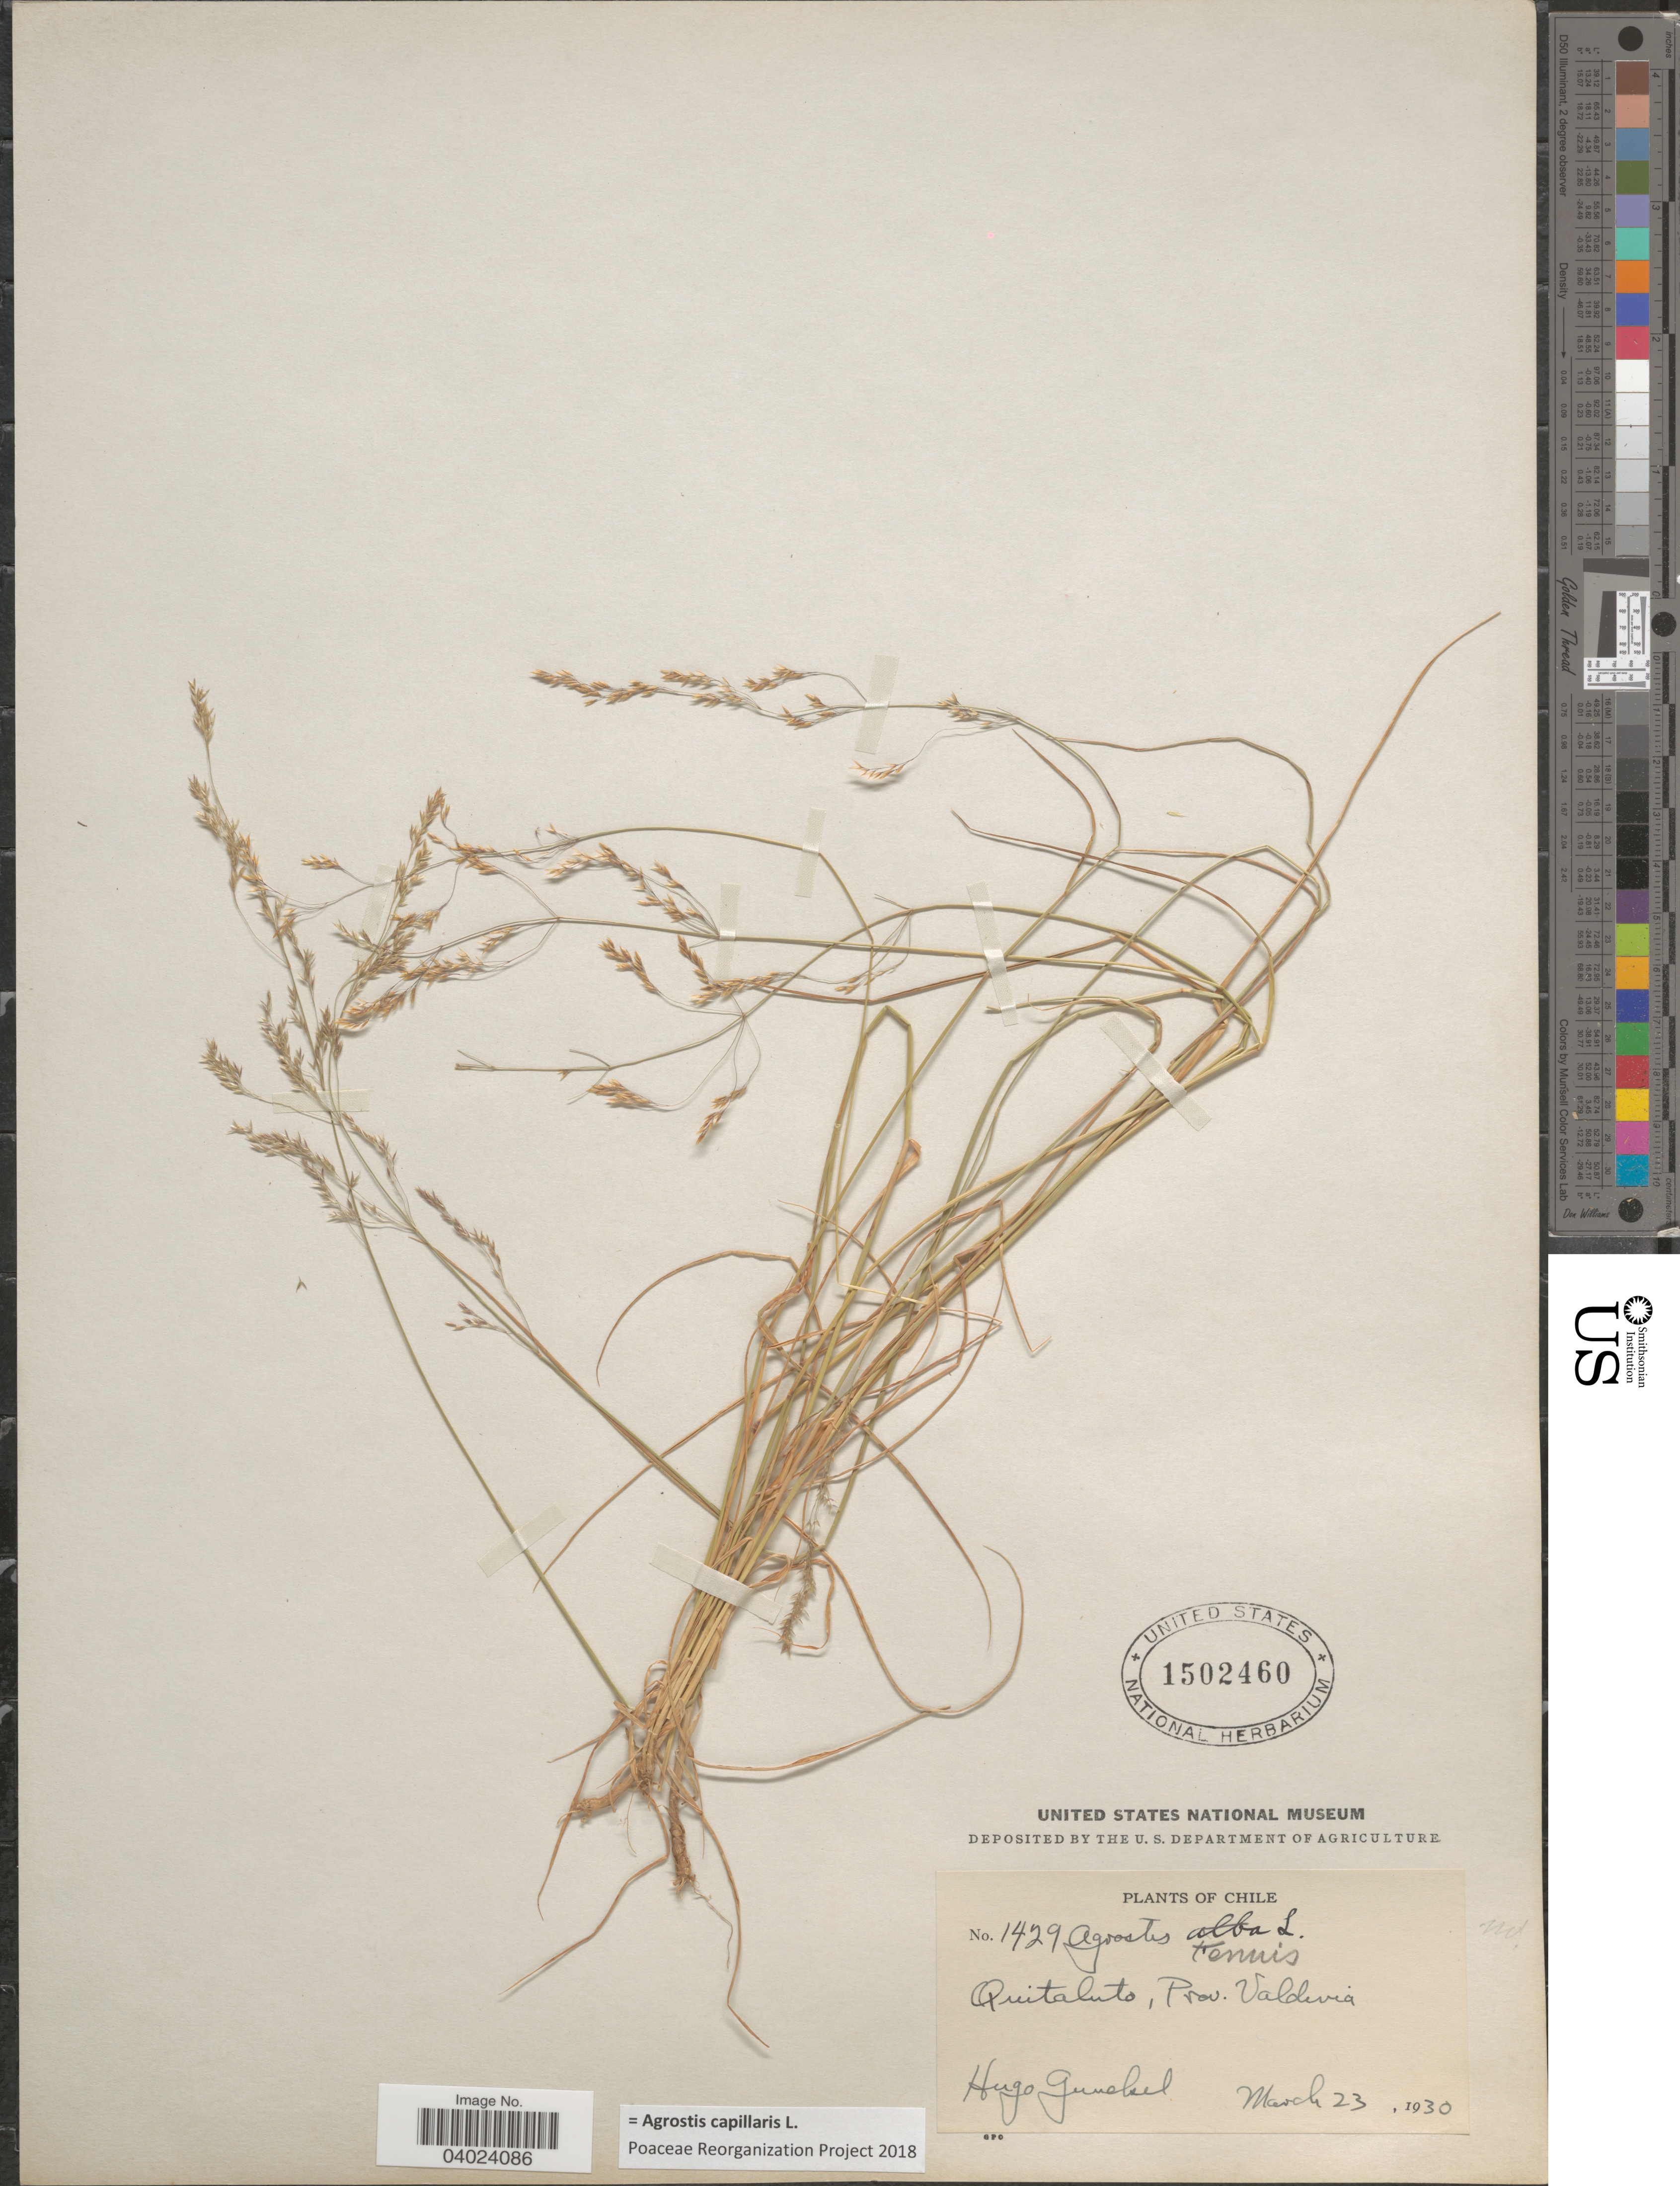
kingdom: Plantae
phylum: Tracheophyta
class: Liliopsida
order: Poales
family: Poaceae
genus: Agrostis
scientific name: Agrostis capillaris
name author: L.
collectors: H. Gunckel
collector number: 1429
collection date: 1930-03-23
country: Chile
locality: Quitaluto, Prov. Valdivia.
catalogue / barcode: US 1502460